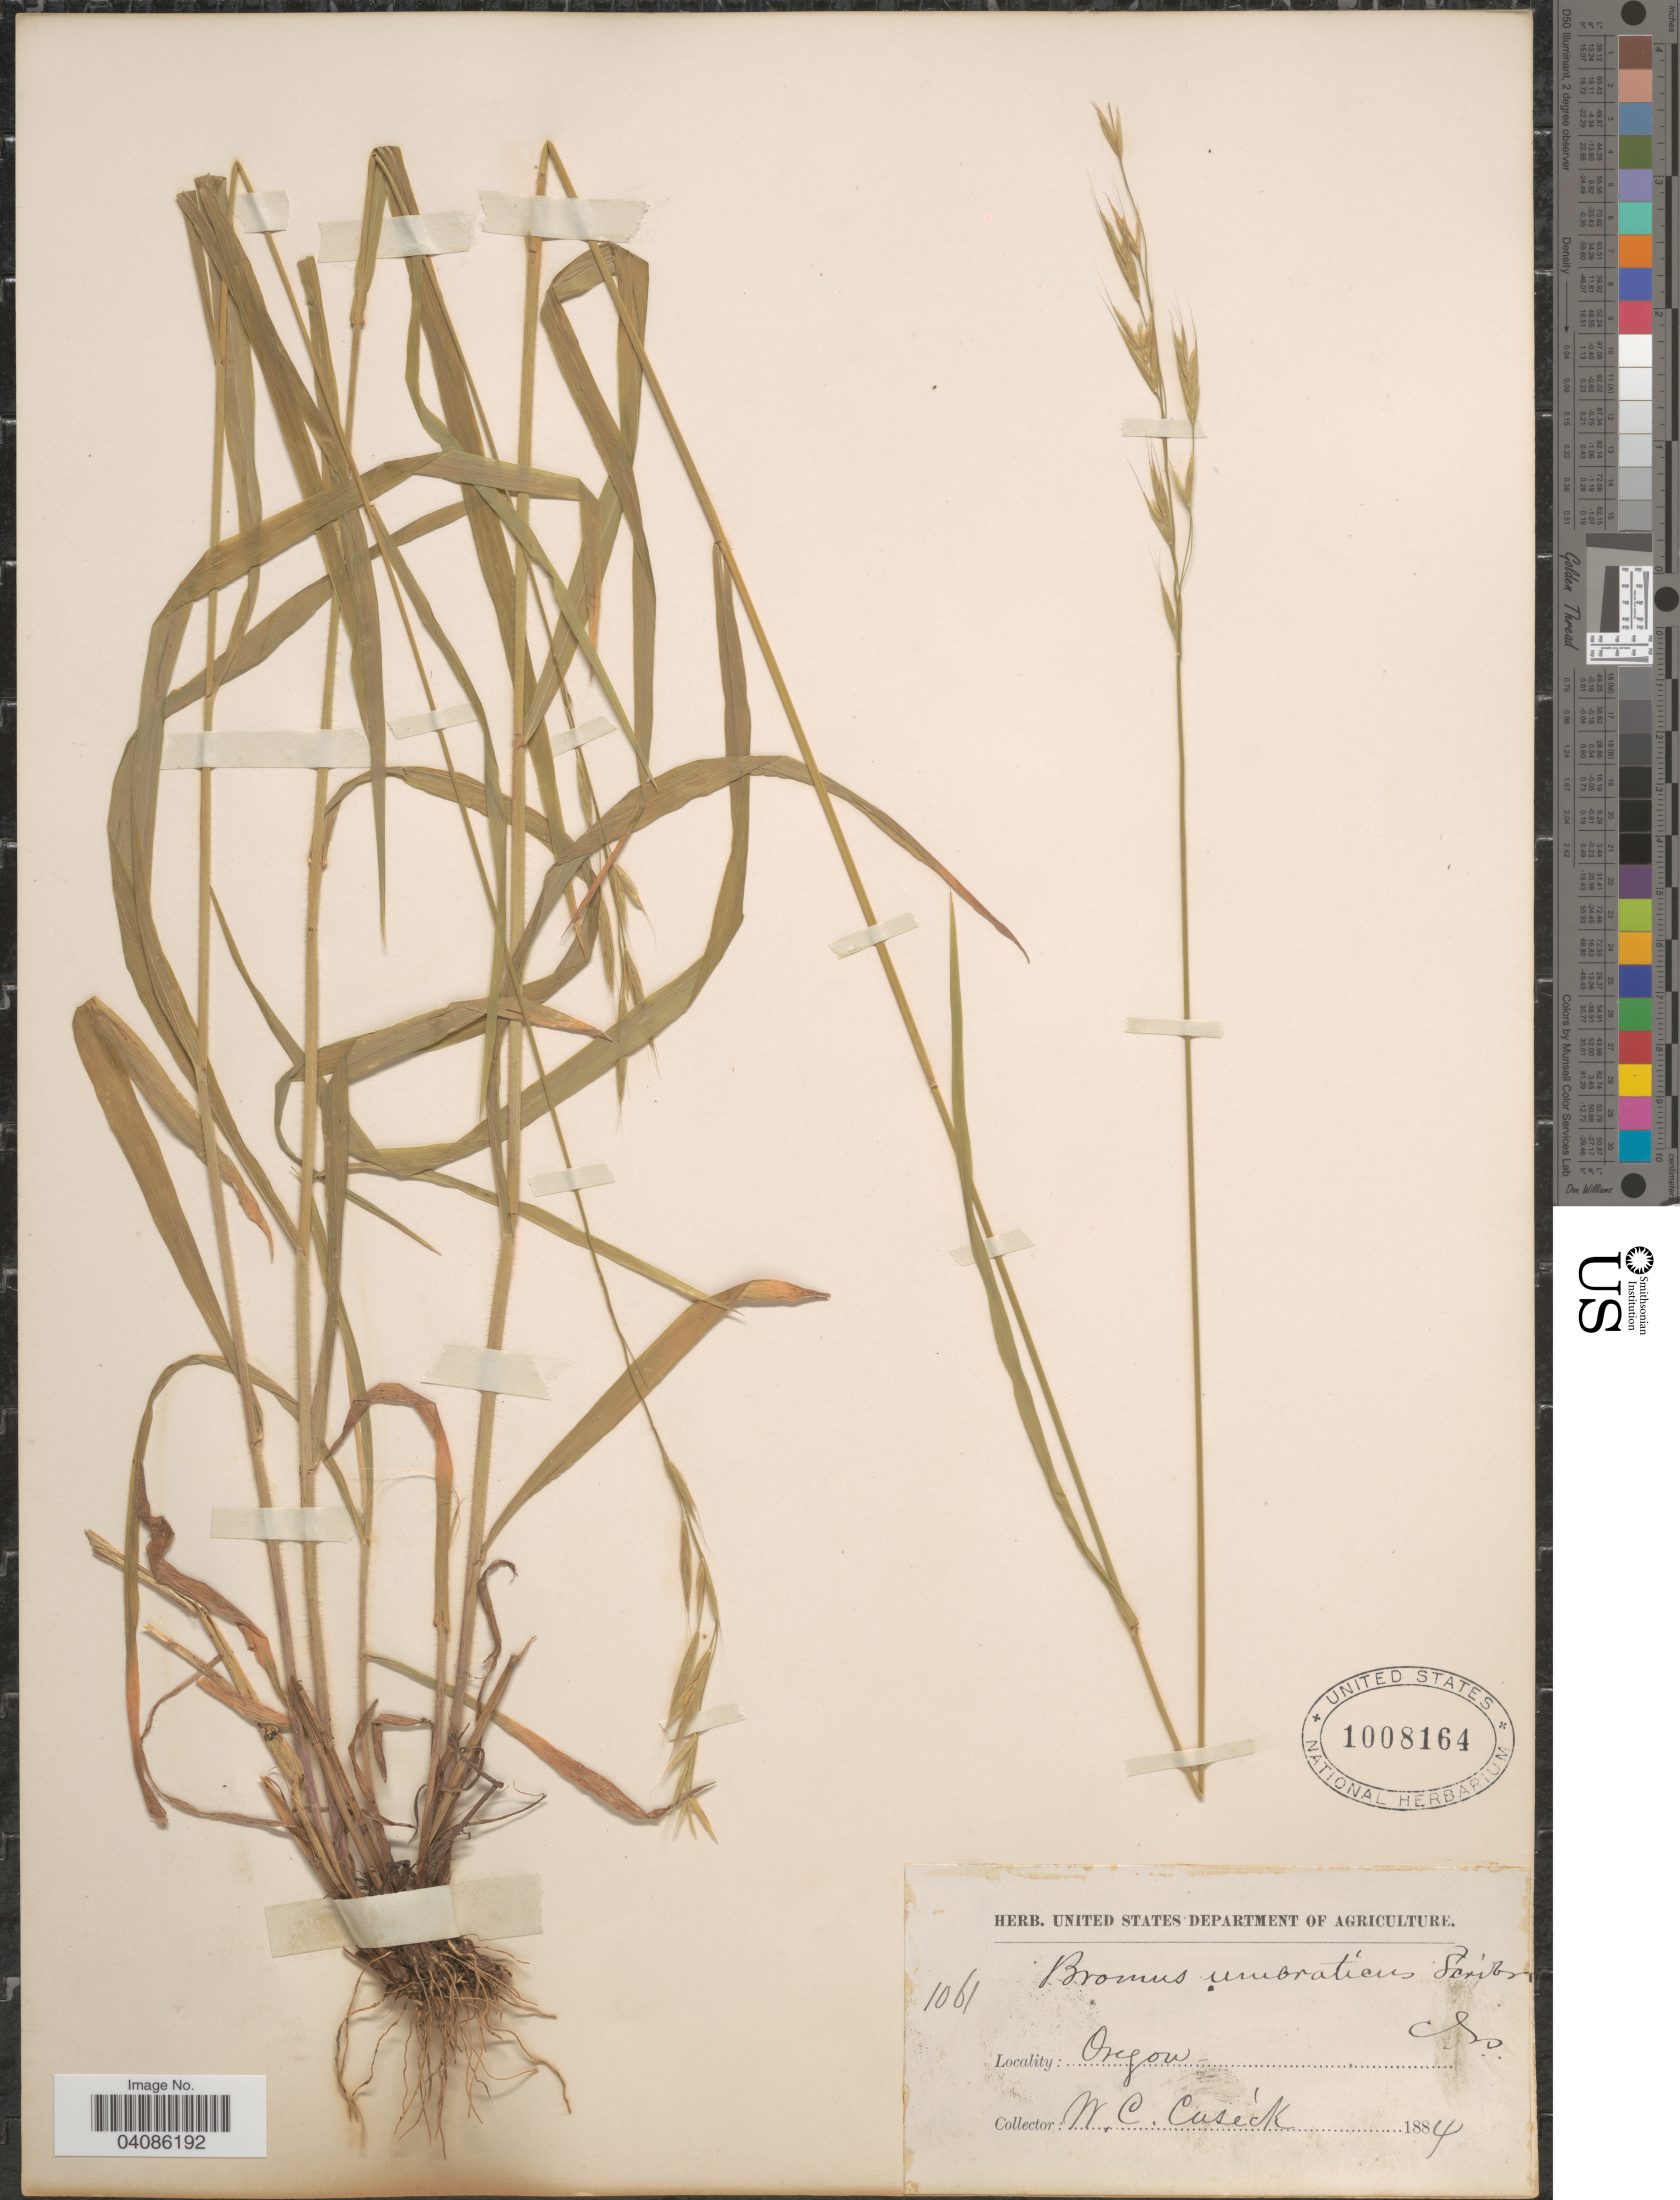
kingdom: Plantae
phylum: Tracheophyta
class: Liliopsida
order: Poales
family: Poaceae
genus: Bromus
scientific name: Bromus texensis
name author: (Shear) Hitchc.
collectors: W. C. Cusick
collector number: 1061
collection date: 1884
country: United States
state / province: Oregon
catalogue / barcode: US 1008164